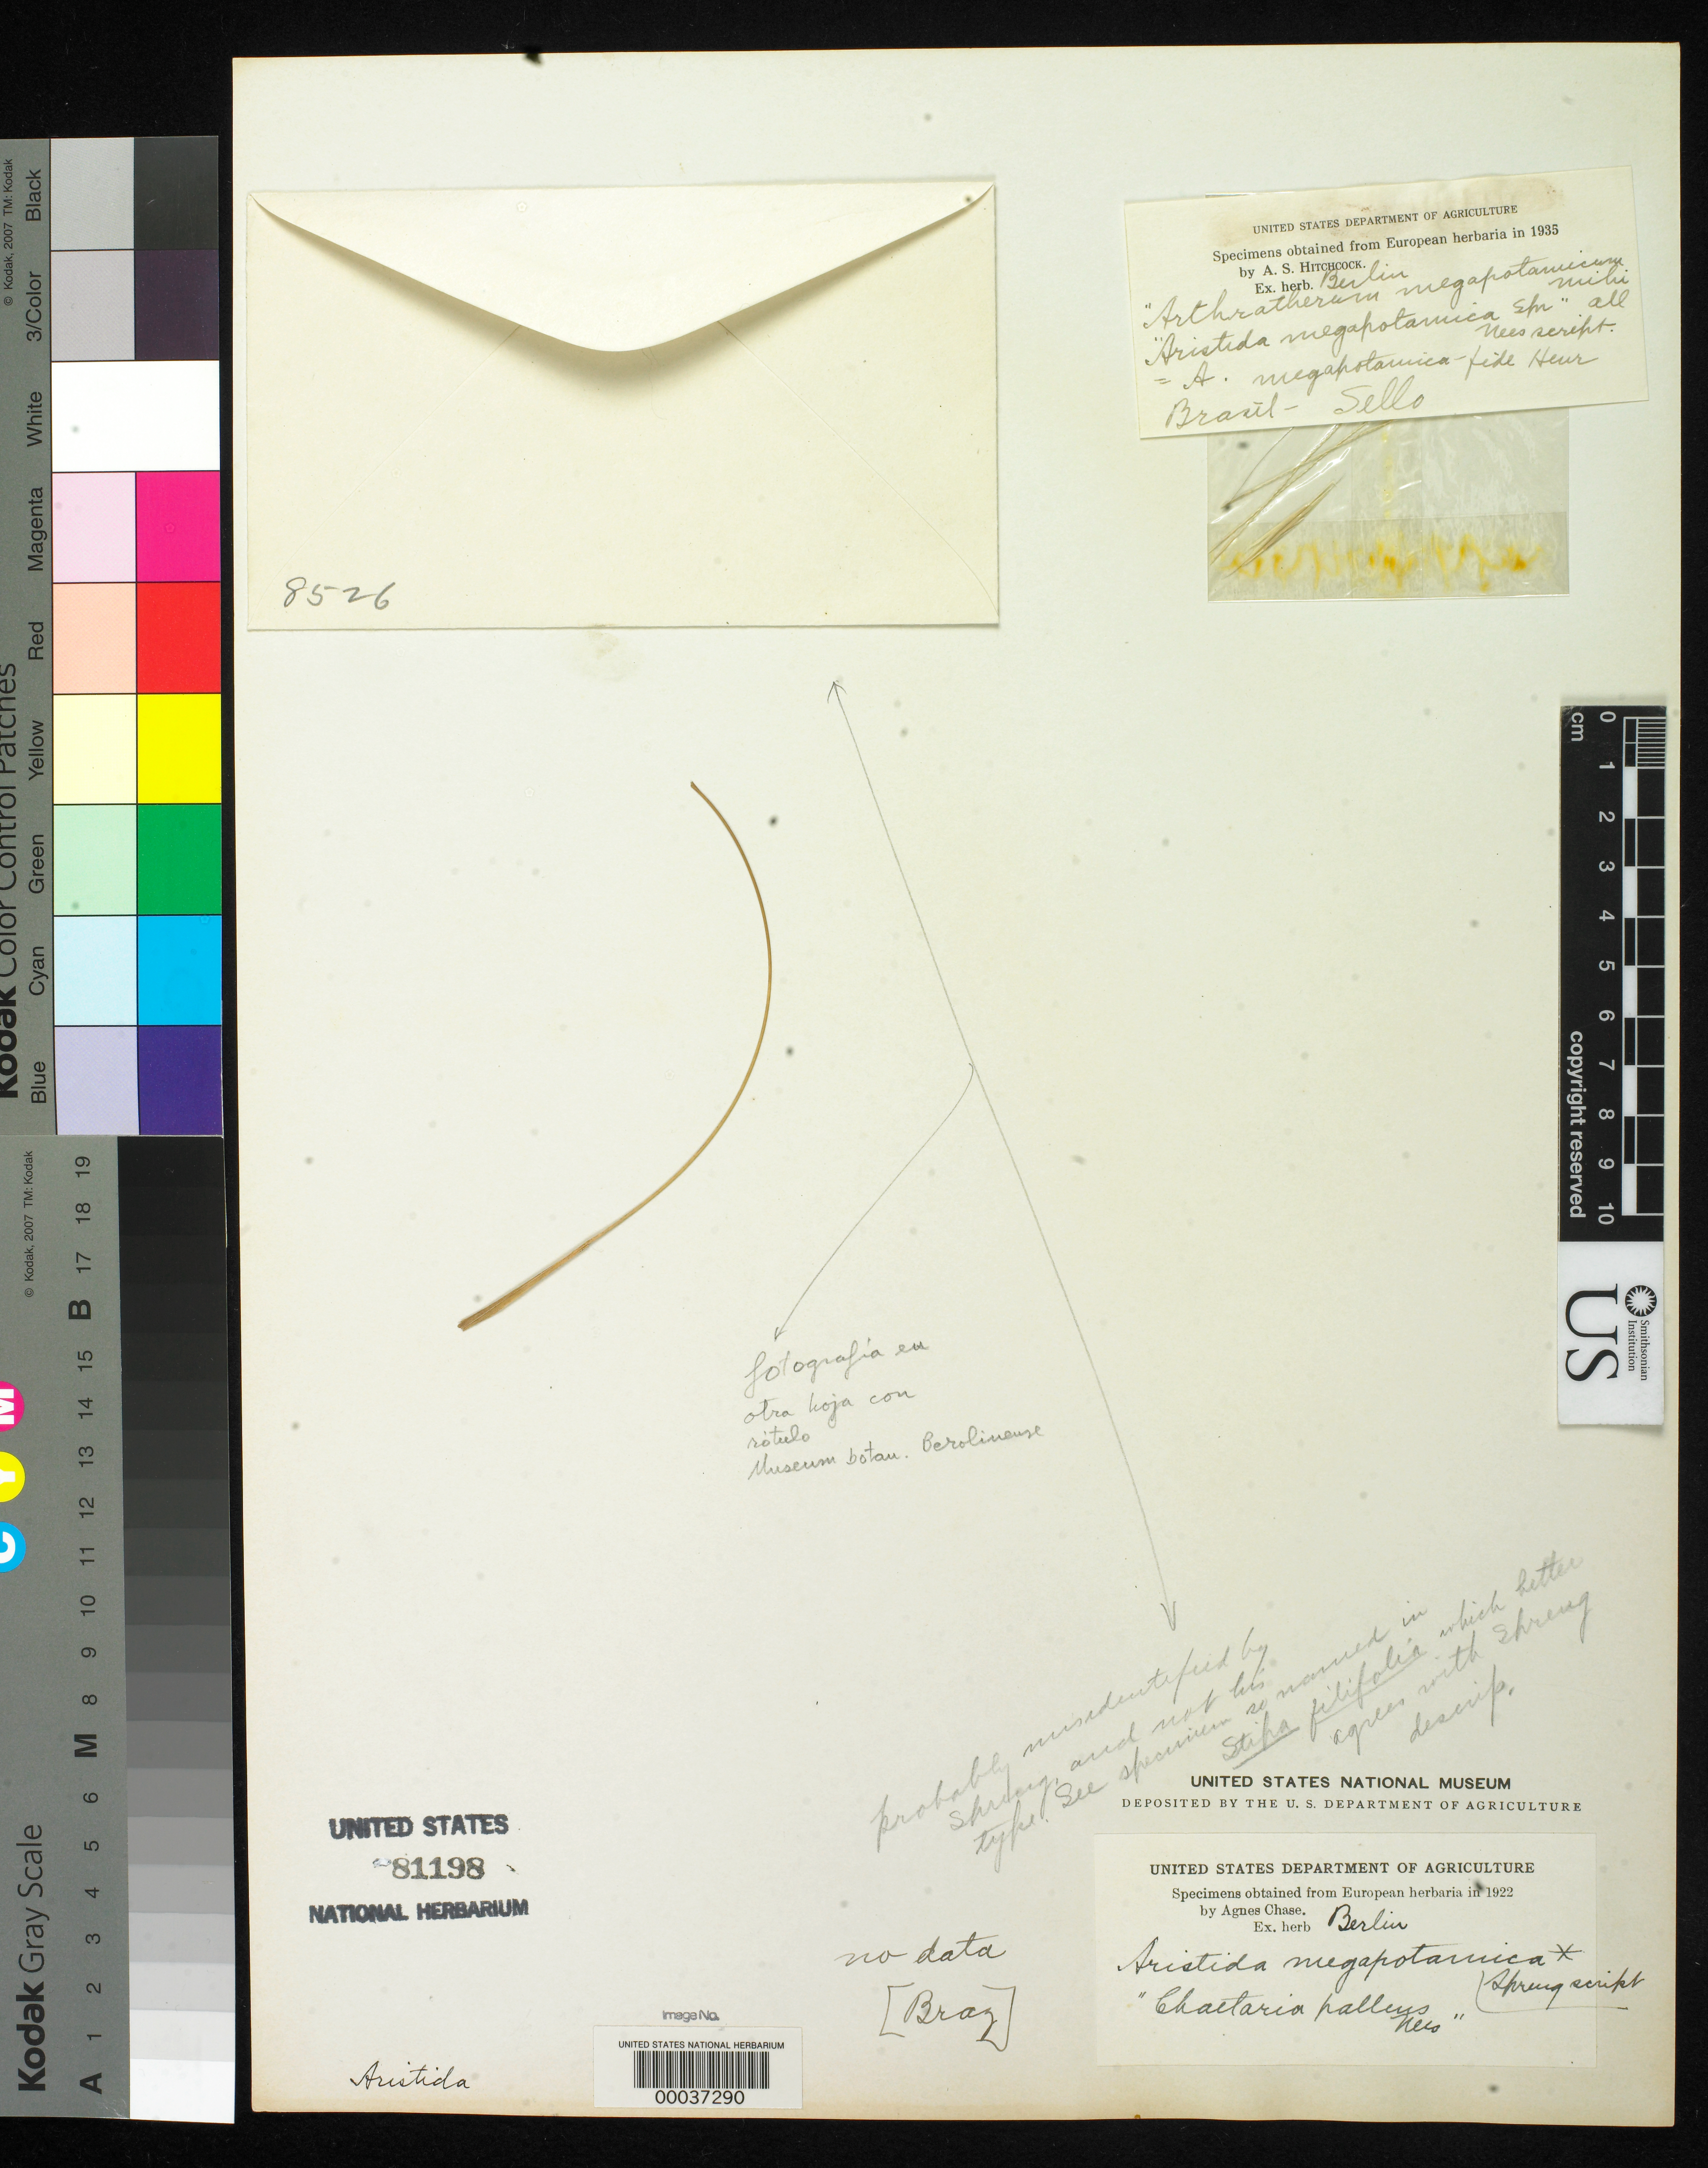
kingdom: Plantae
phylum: Tracheophyta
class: Liliopsida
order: Poales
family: Poaceae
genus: Aristida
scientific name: Aristida megapotamica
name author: Spreng.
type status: Type Fragment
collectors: F. Sellow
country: Brazil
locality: Rio Grande do Sul.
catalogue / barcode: US 81198